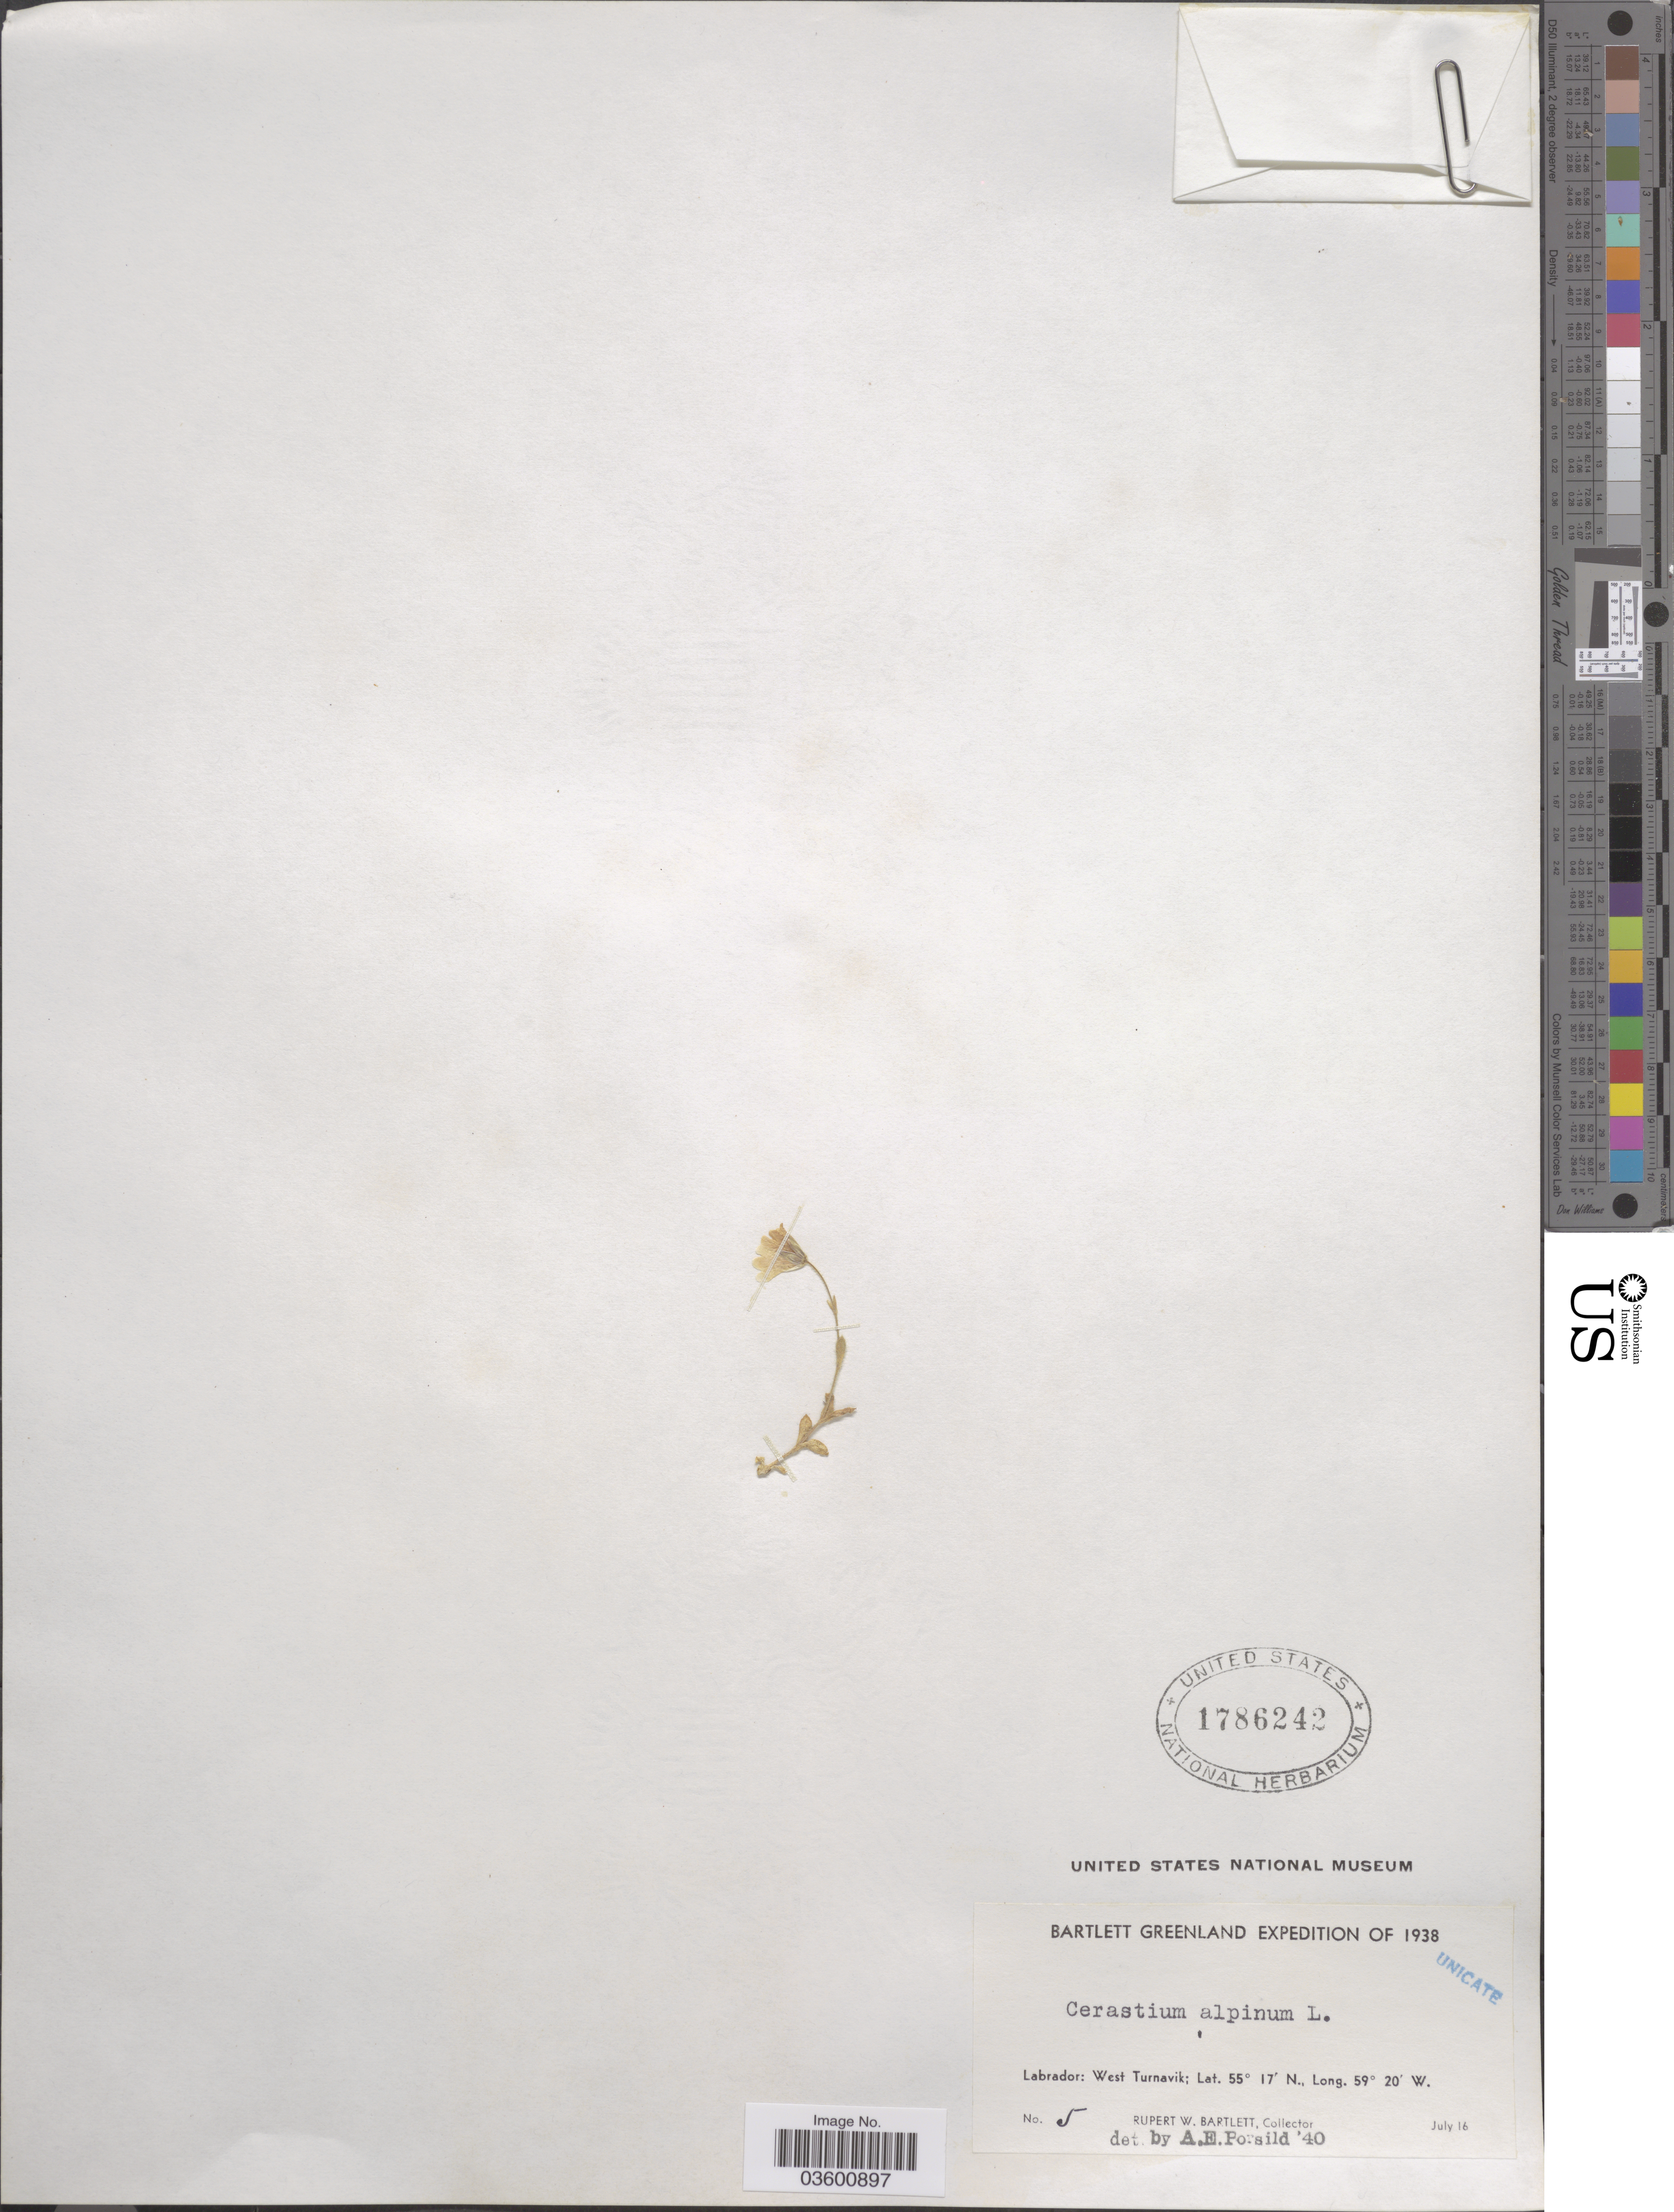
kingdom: Plantae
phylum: Tracheophyta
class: Magnoliopsida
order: Caryophyllales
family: Caryophyllaceae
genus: Cerastium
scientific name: Cerastium alpinum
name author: L.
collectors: R. W. Bartlett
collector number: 5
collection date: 1938-07-16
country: Canada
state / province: Newfoundland and Labrador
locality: Labrador: West Turnavik.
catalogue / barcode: US 1786242